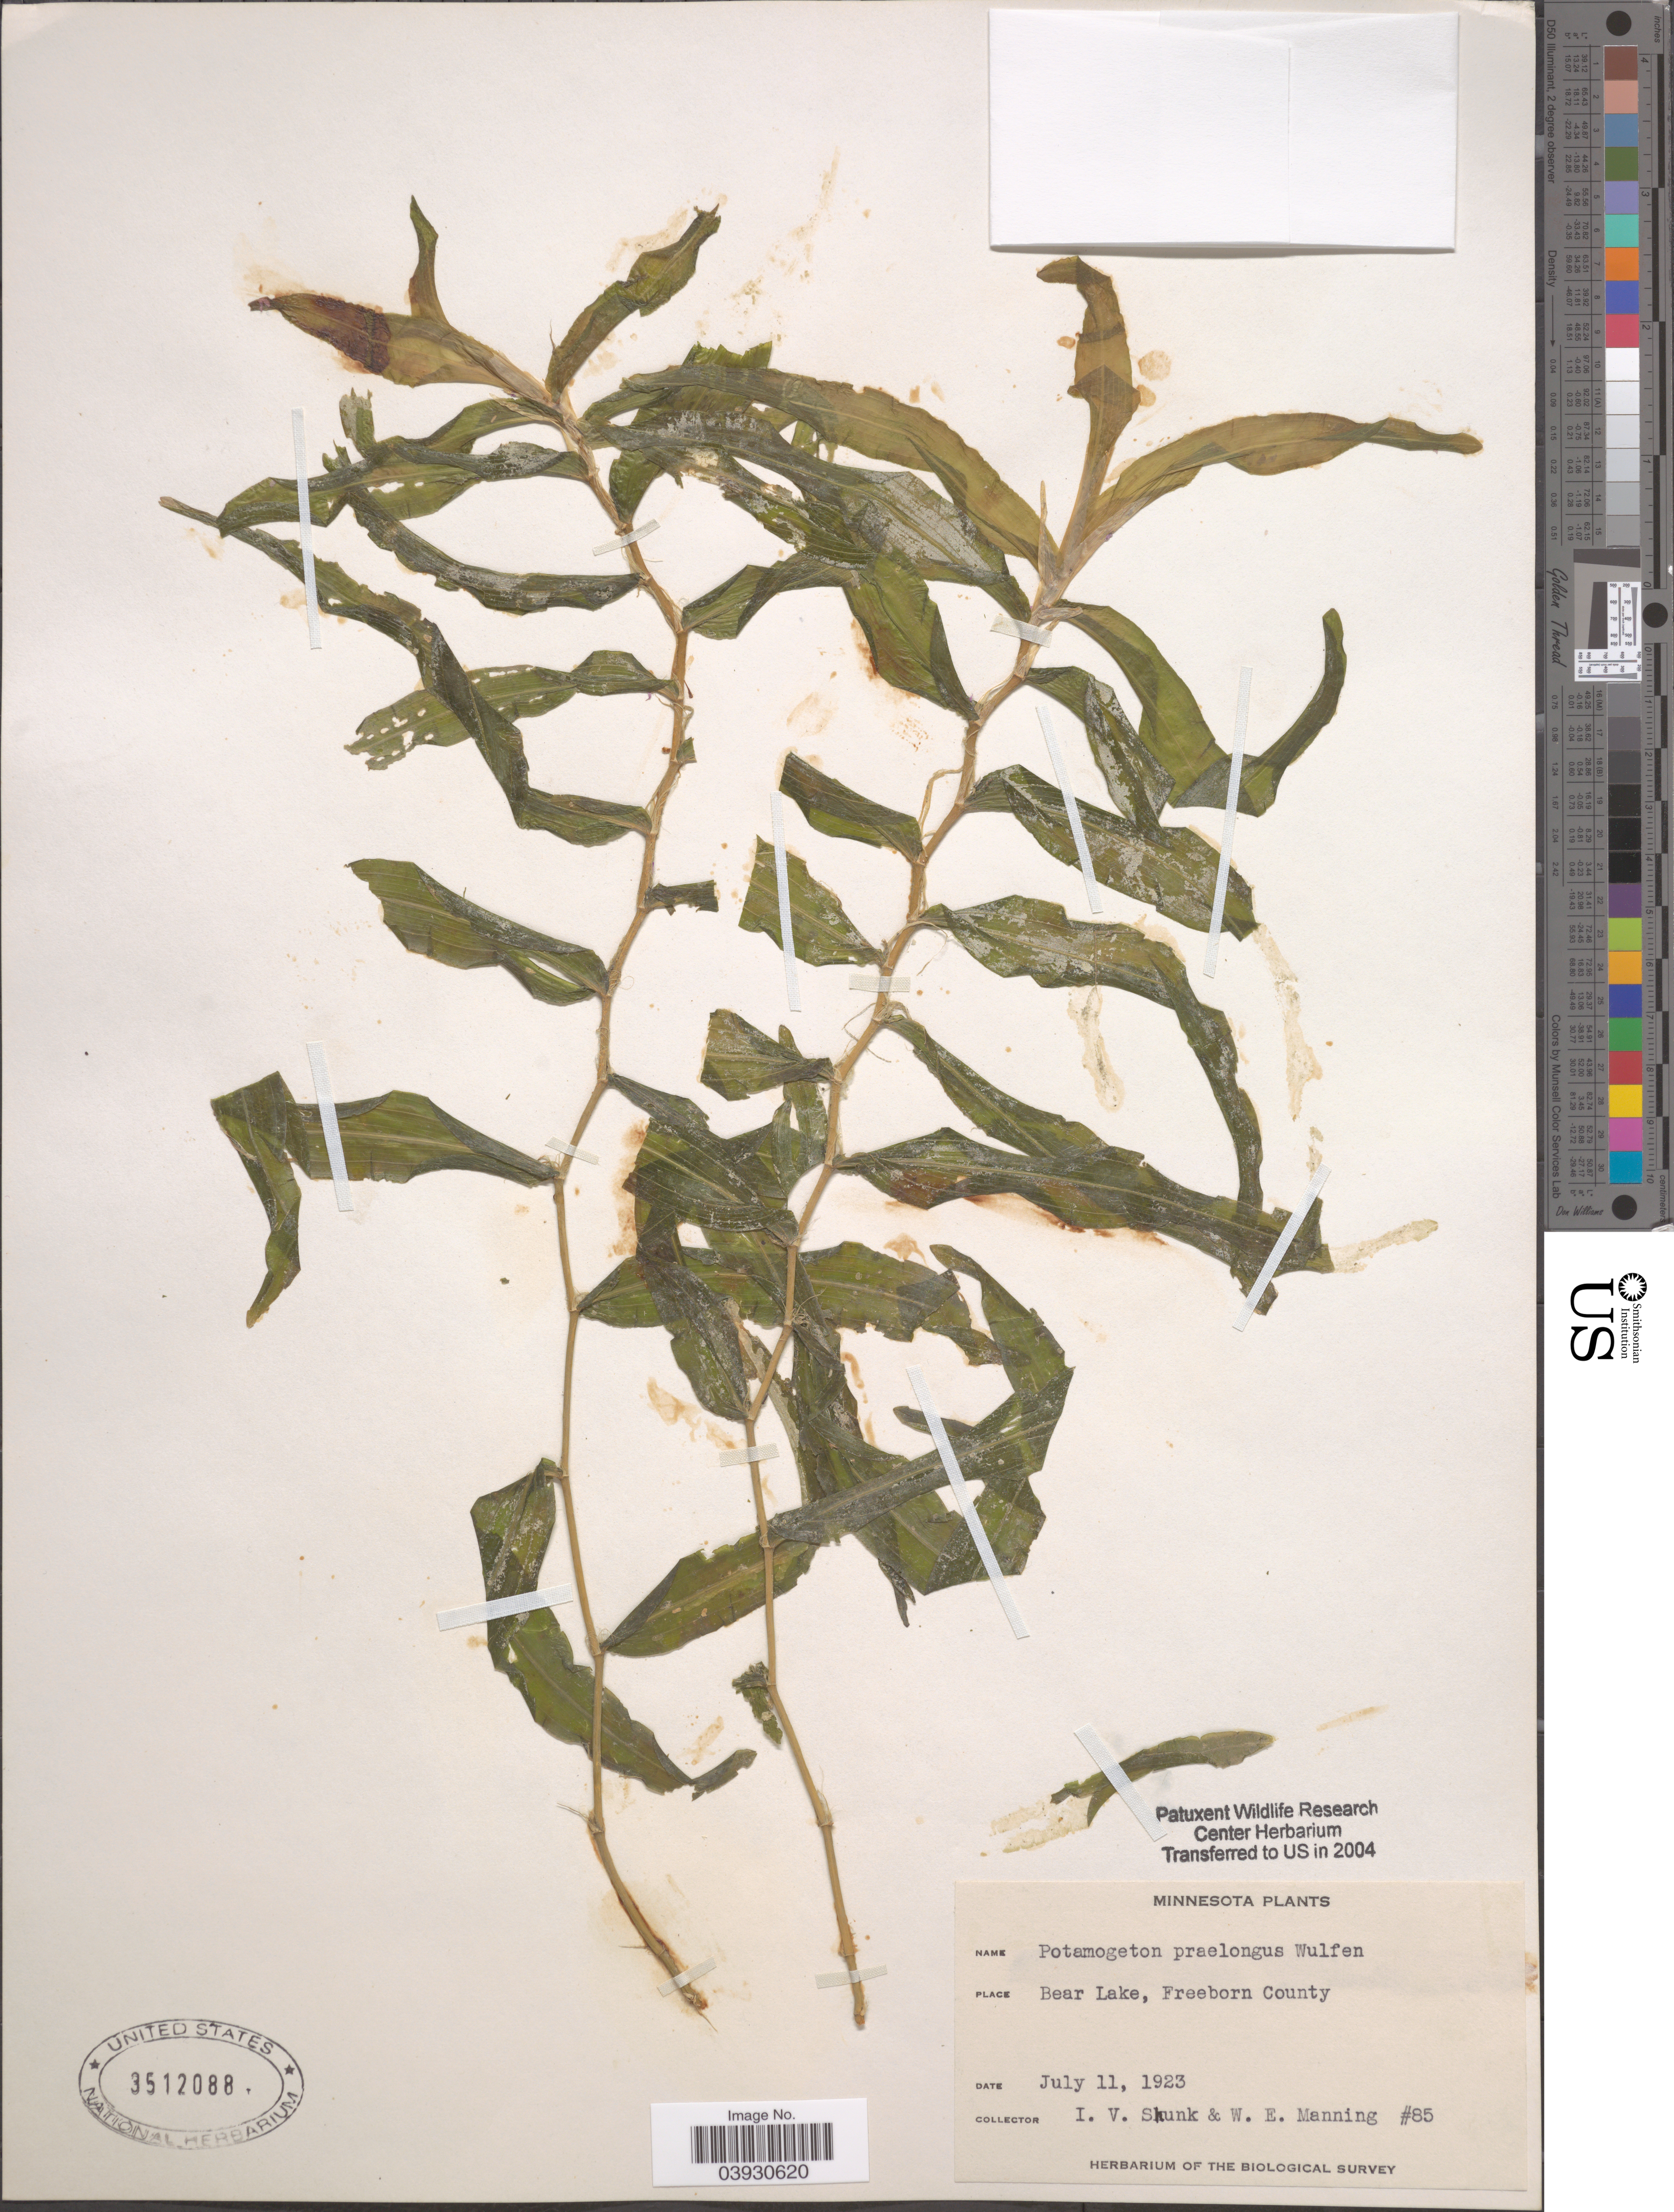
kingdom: Plantae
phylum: Tracheophyta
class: Liliopsida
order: Alismatales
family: Potamogetonaceae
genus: Potamogeton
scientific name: Potamogeton praelongus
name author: Wulfen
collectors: I. Shunk & W. Manning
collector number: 85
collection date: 1923-07-11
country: United States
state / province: Minnesota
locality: Bear Lake, Freeborn County.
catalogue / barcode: US 3512088